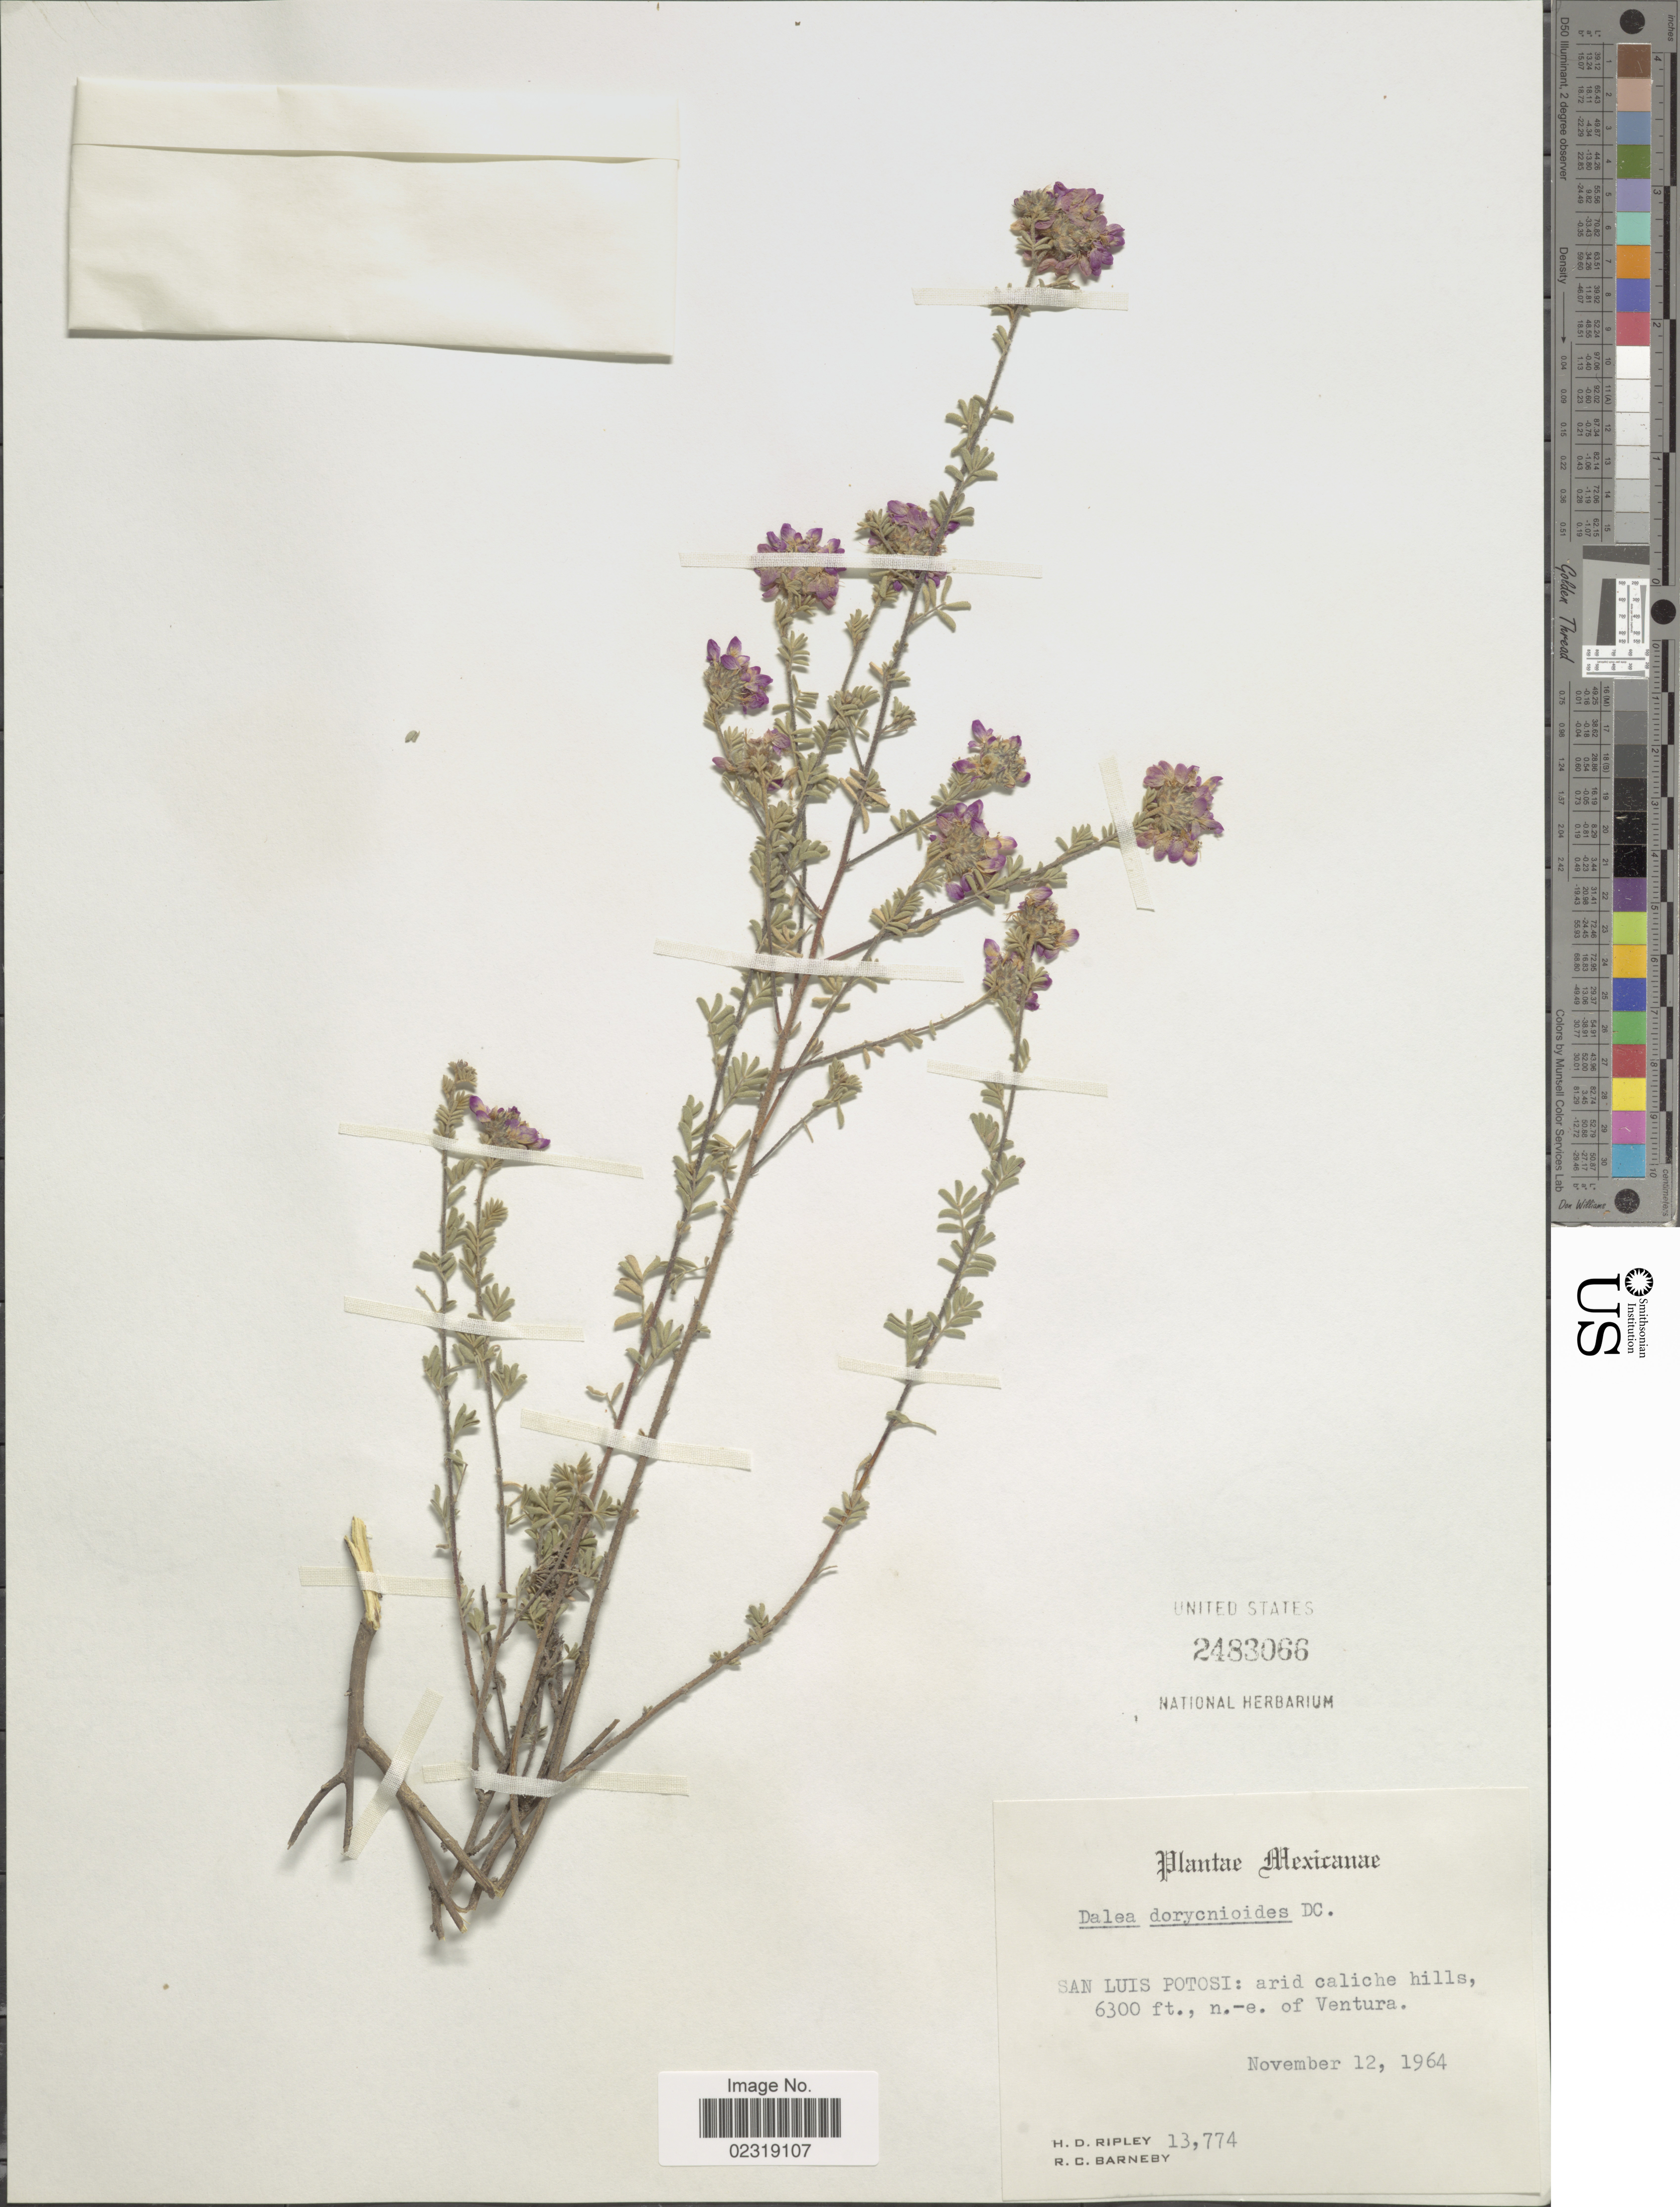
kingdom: Plantae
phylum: Tracheophyta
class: Magnoliopsida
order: Fabales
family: Fabaceae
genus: Dalea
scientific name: Dalea dorycnioides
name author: DC.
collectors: H. Ripley & R. C. Barneby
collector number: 13774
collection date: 1964-11-12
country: Mexico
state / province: San Luis Potosí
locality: San Luis Potosi: Arid caliche hills. n.-e. of Ventura.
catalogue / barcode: US 2483066